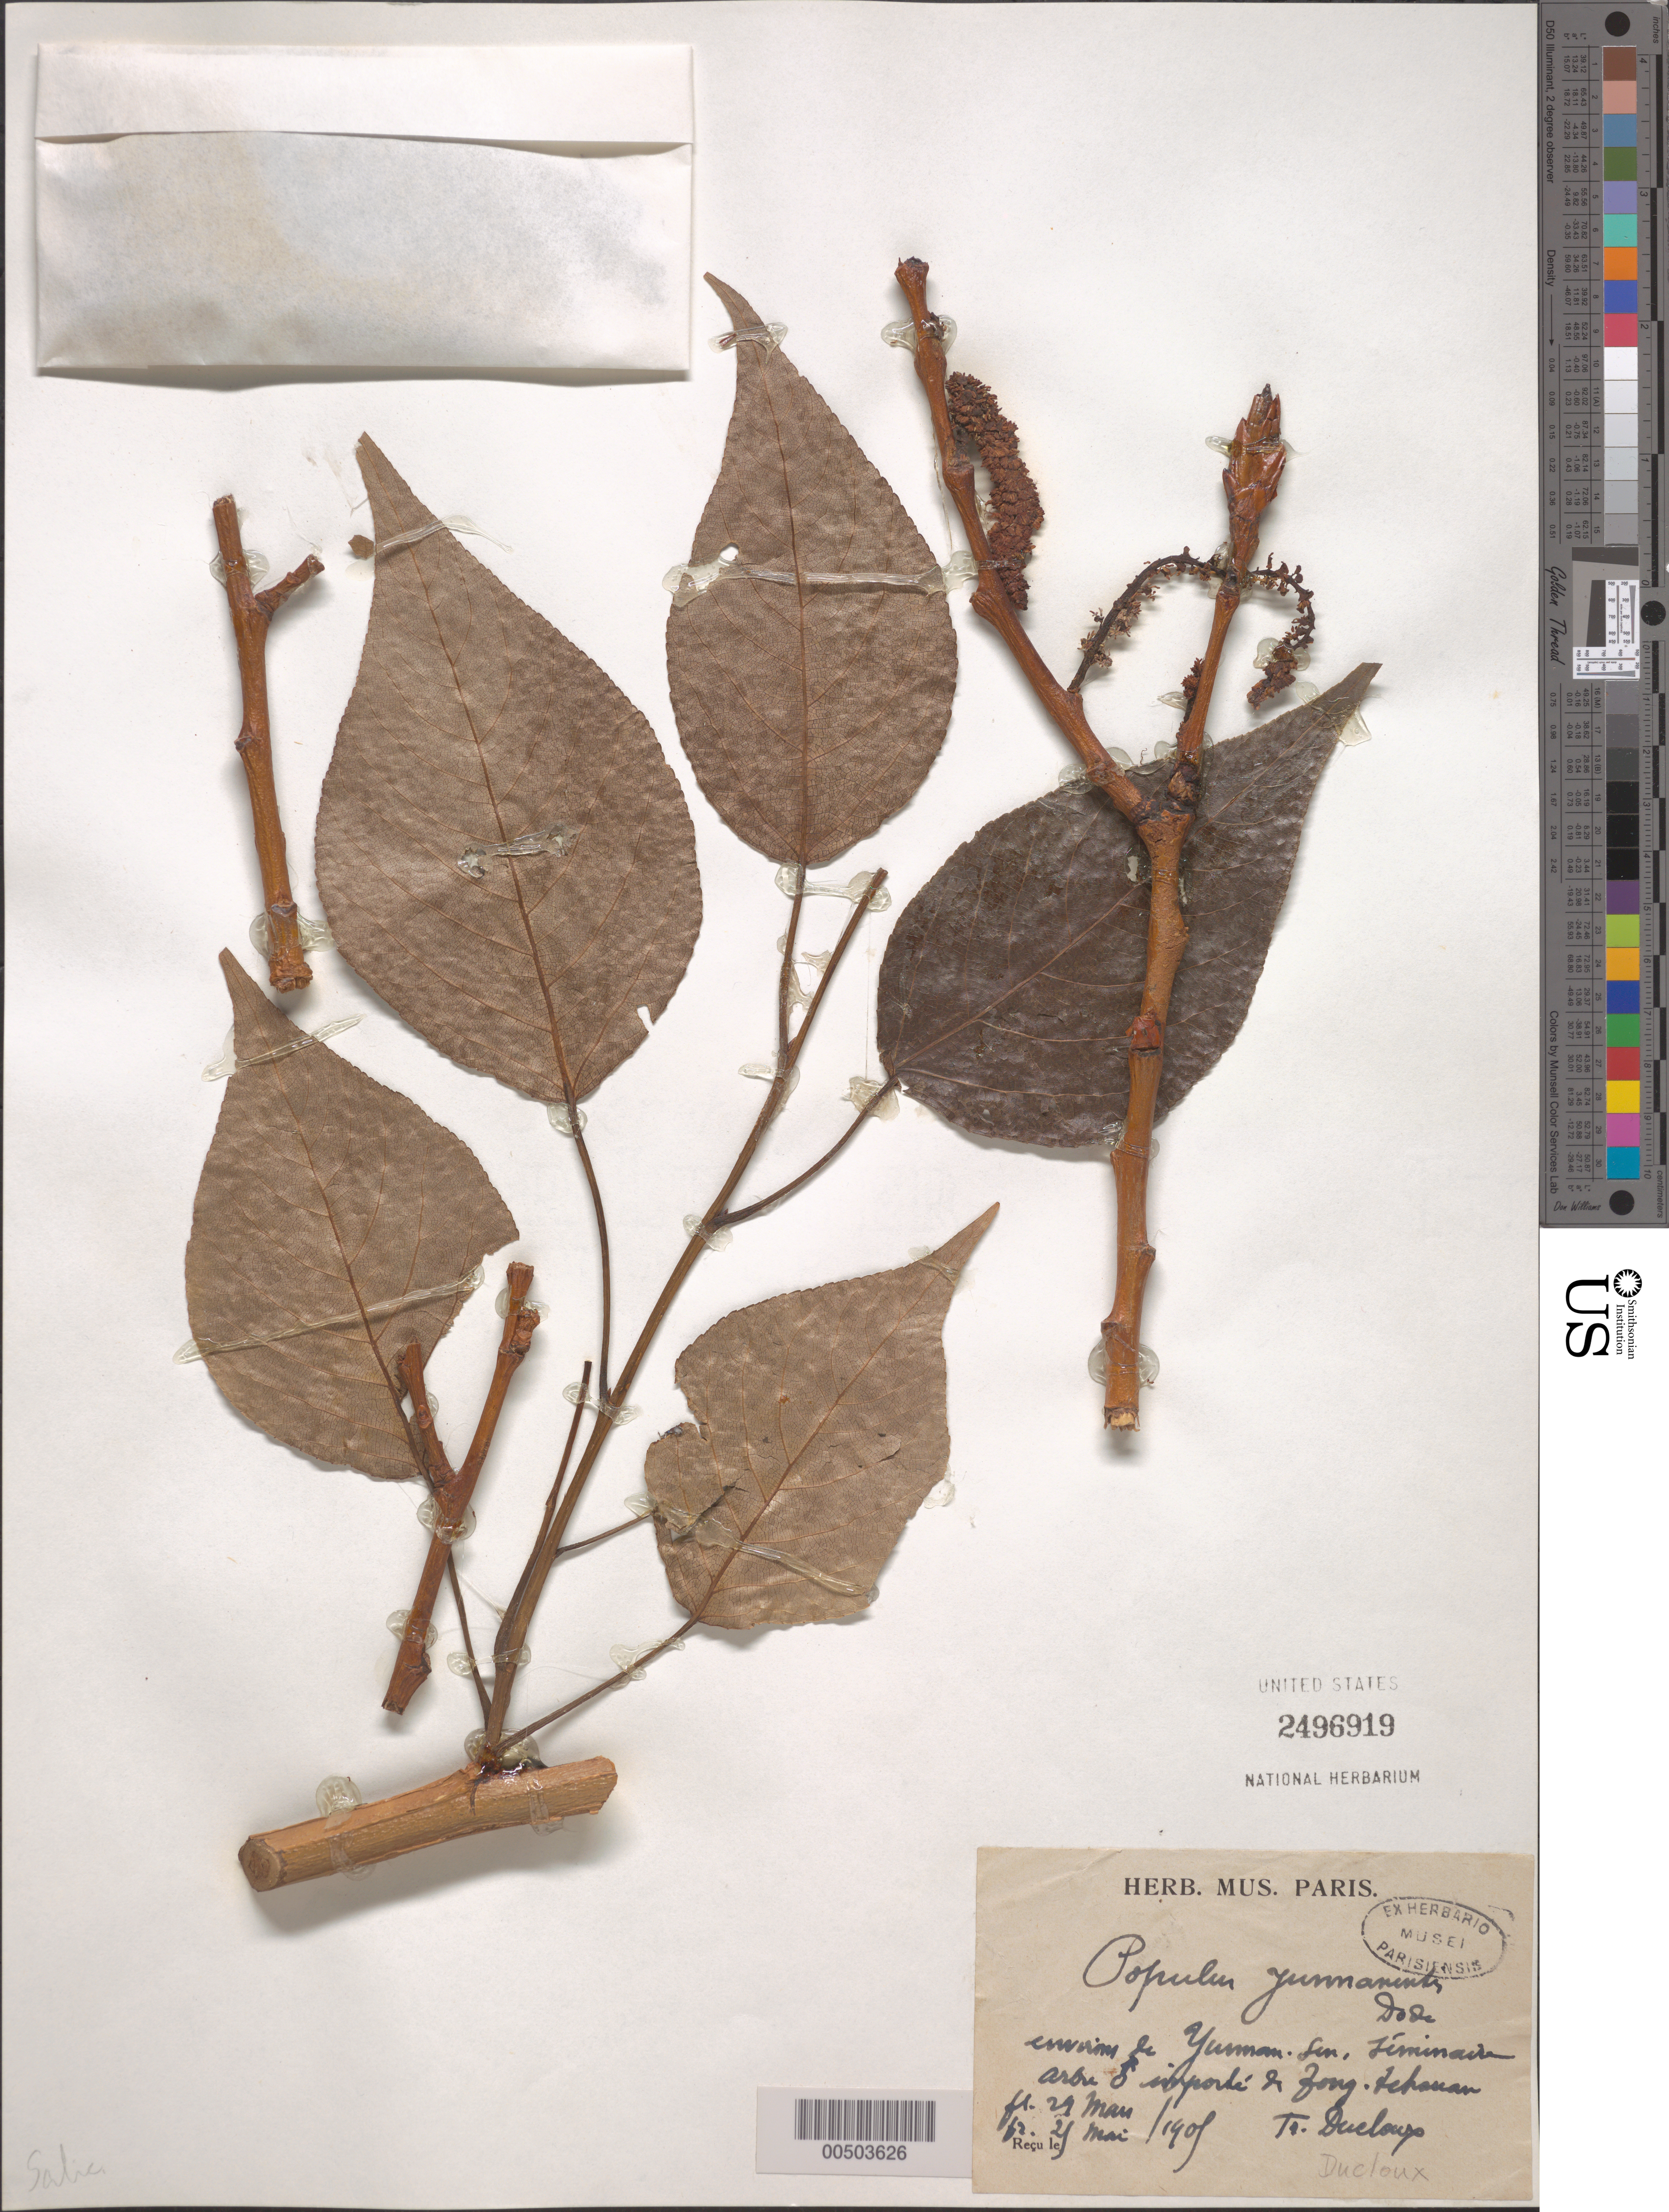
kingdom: Plantae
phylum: Tracheophyta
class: Magnoliopsida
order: Malpighiales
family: Salicaceae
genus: Populus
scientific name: Populus yunnanensis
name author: Dode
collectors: -. Ducloux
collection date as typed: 29 Mar 1905 to 25 May 1905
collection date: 1905-03-29/1905-05-25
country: China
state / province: Yunnan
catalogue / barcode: US 2496919